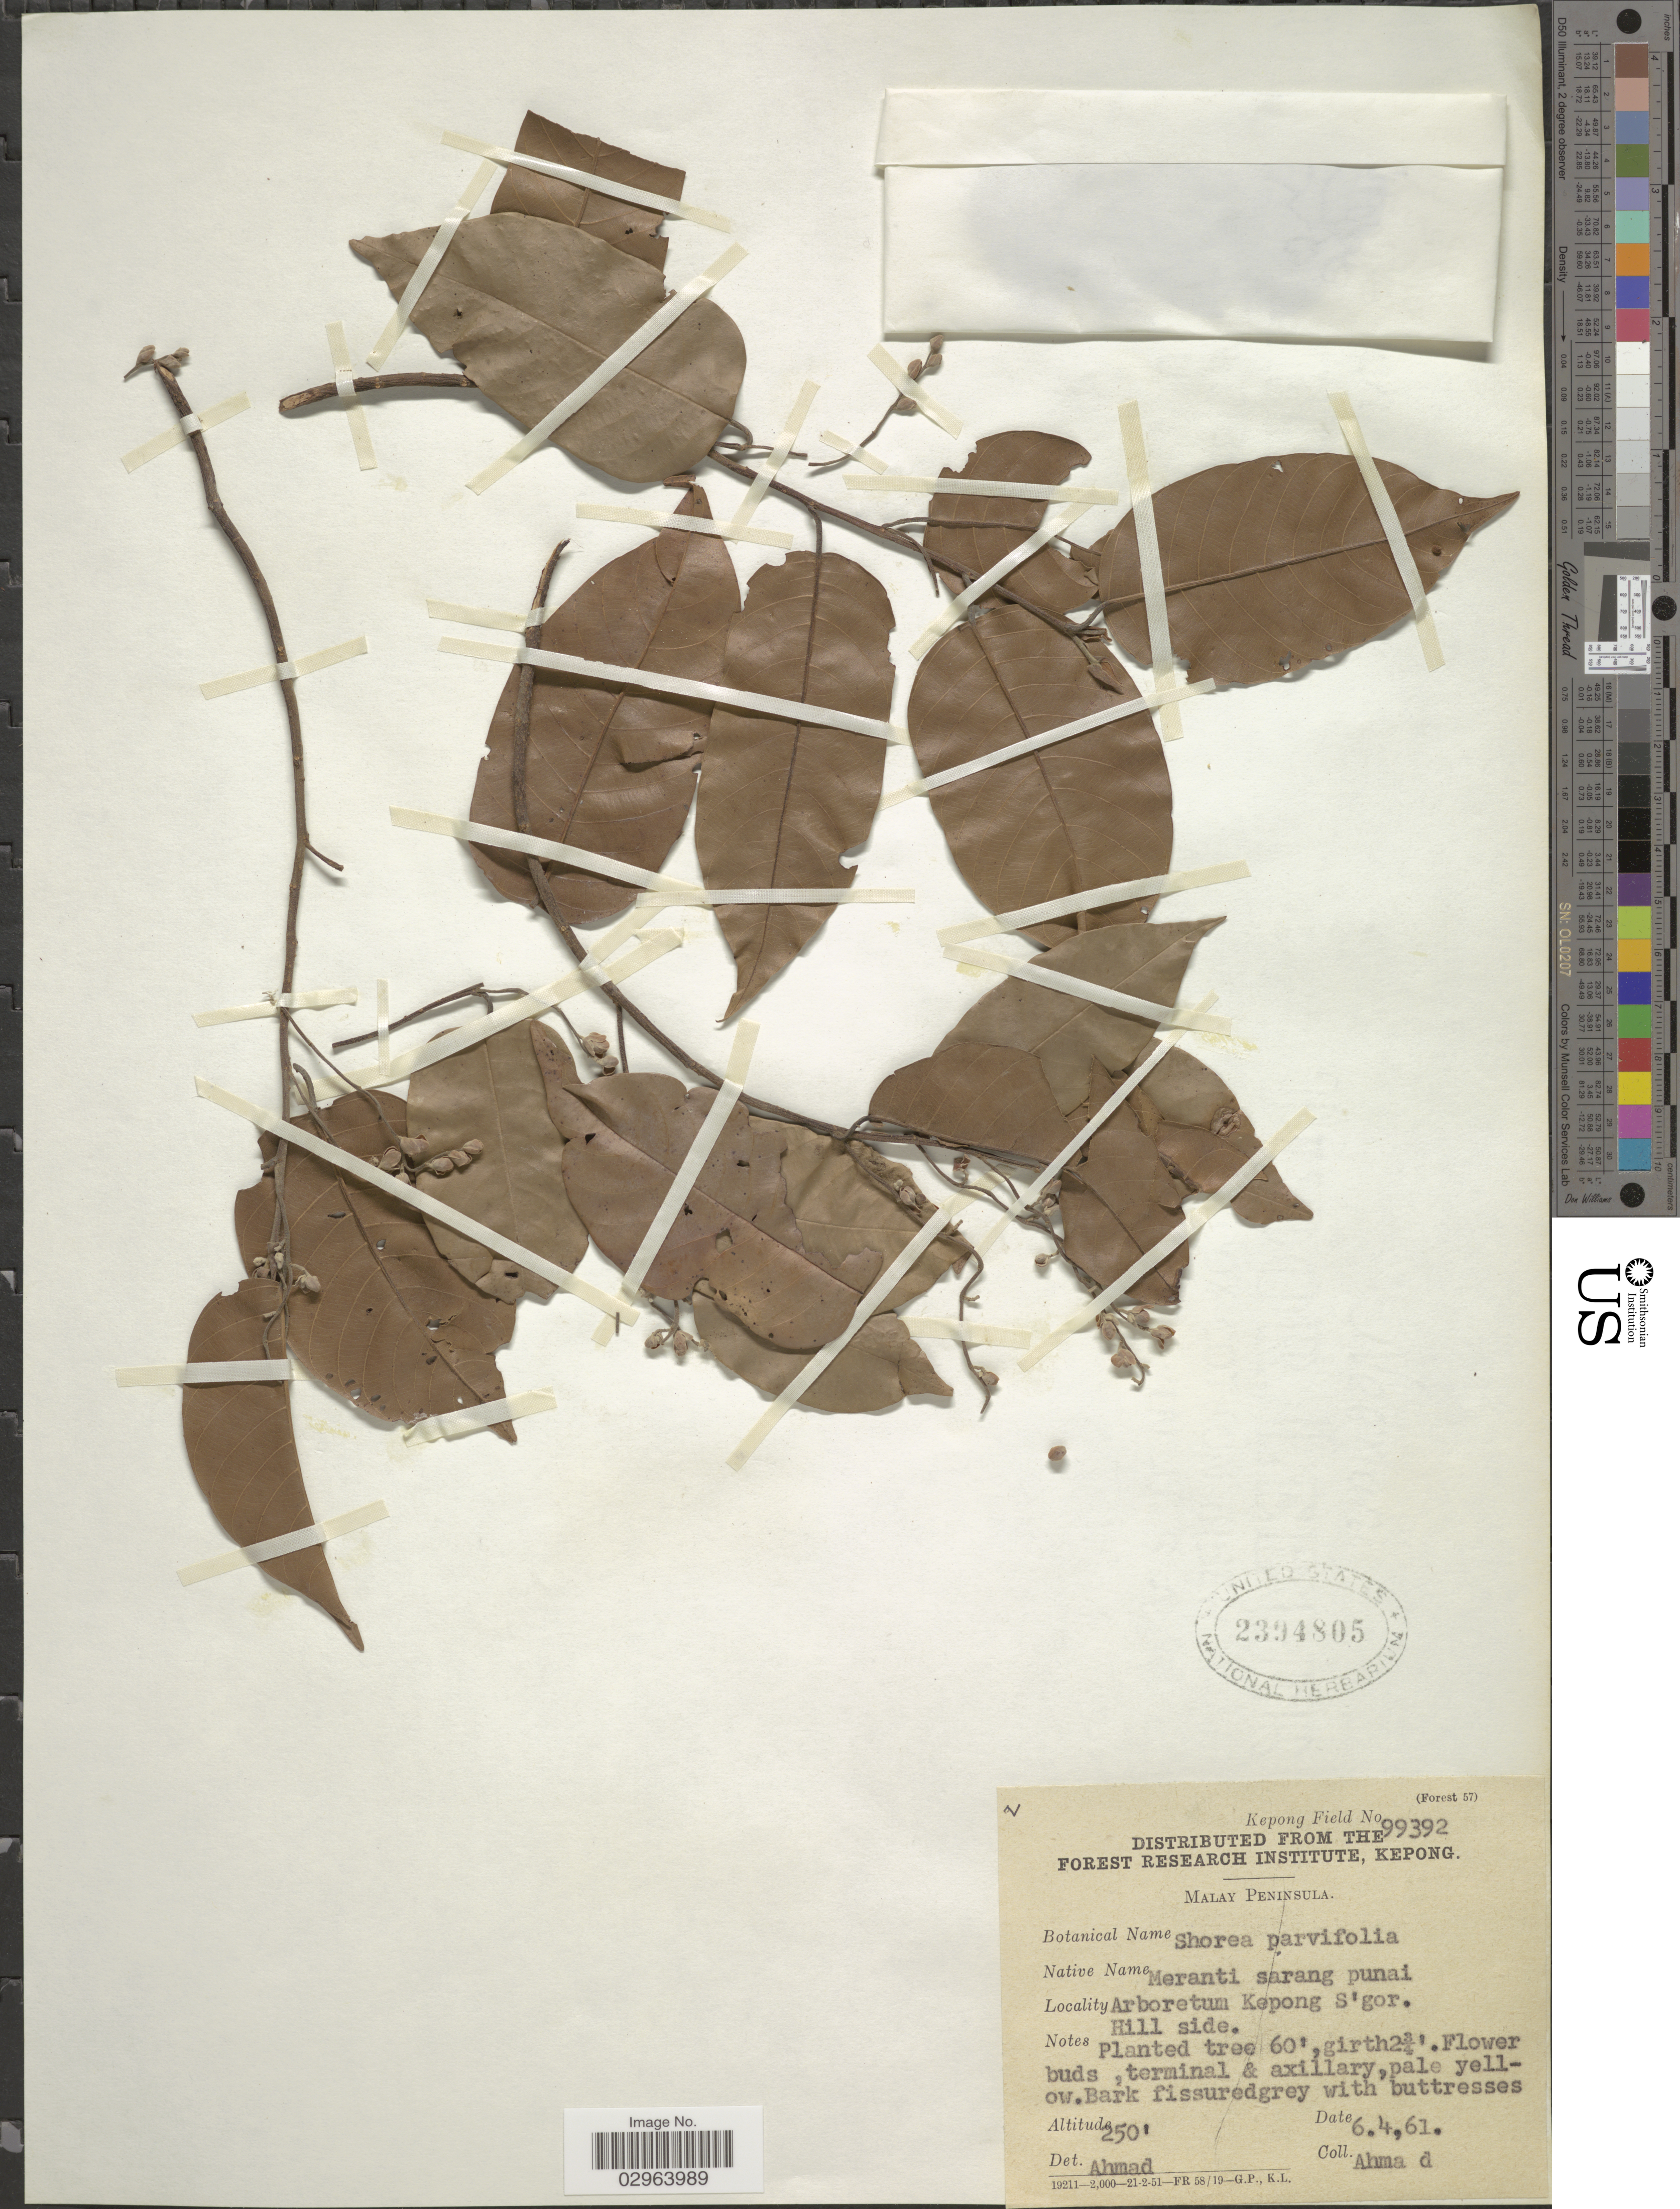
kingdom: Plantae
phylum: Tracheophyta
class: Magnoliopsida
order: Malvales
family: Dipterocarpaceae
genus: Rubroshorea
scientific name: Rubroshorea parvifolia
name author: (Dyer) P.S. Ashton & J. Heck.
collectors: -. Ahmad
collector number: Kepong Field 99392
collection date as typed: Transcribed d/m/y: 6/4/61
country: Malaysia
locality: Malay Peninsula. Arboretum Kepong S'gor. Hill side.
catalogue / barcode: US 2394805